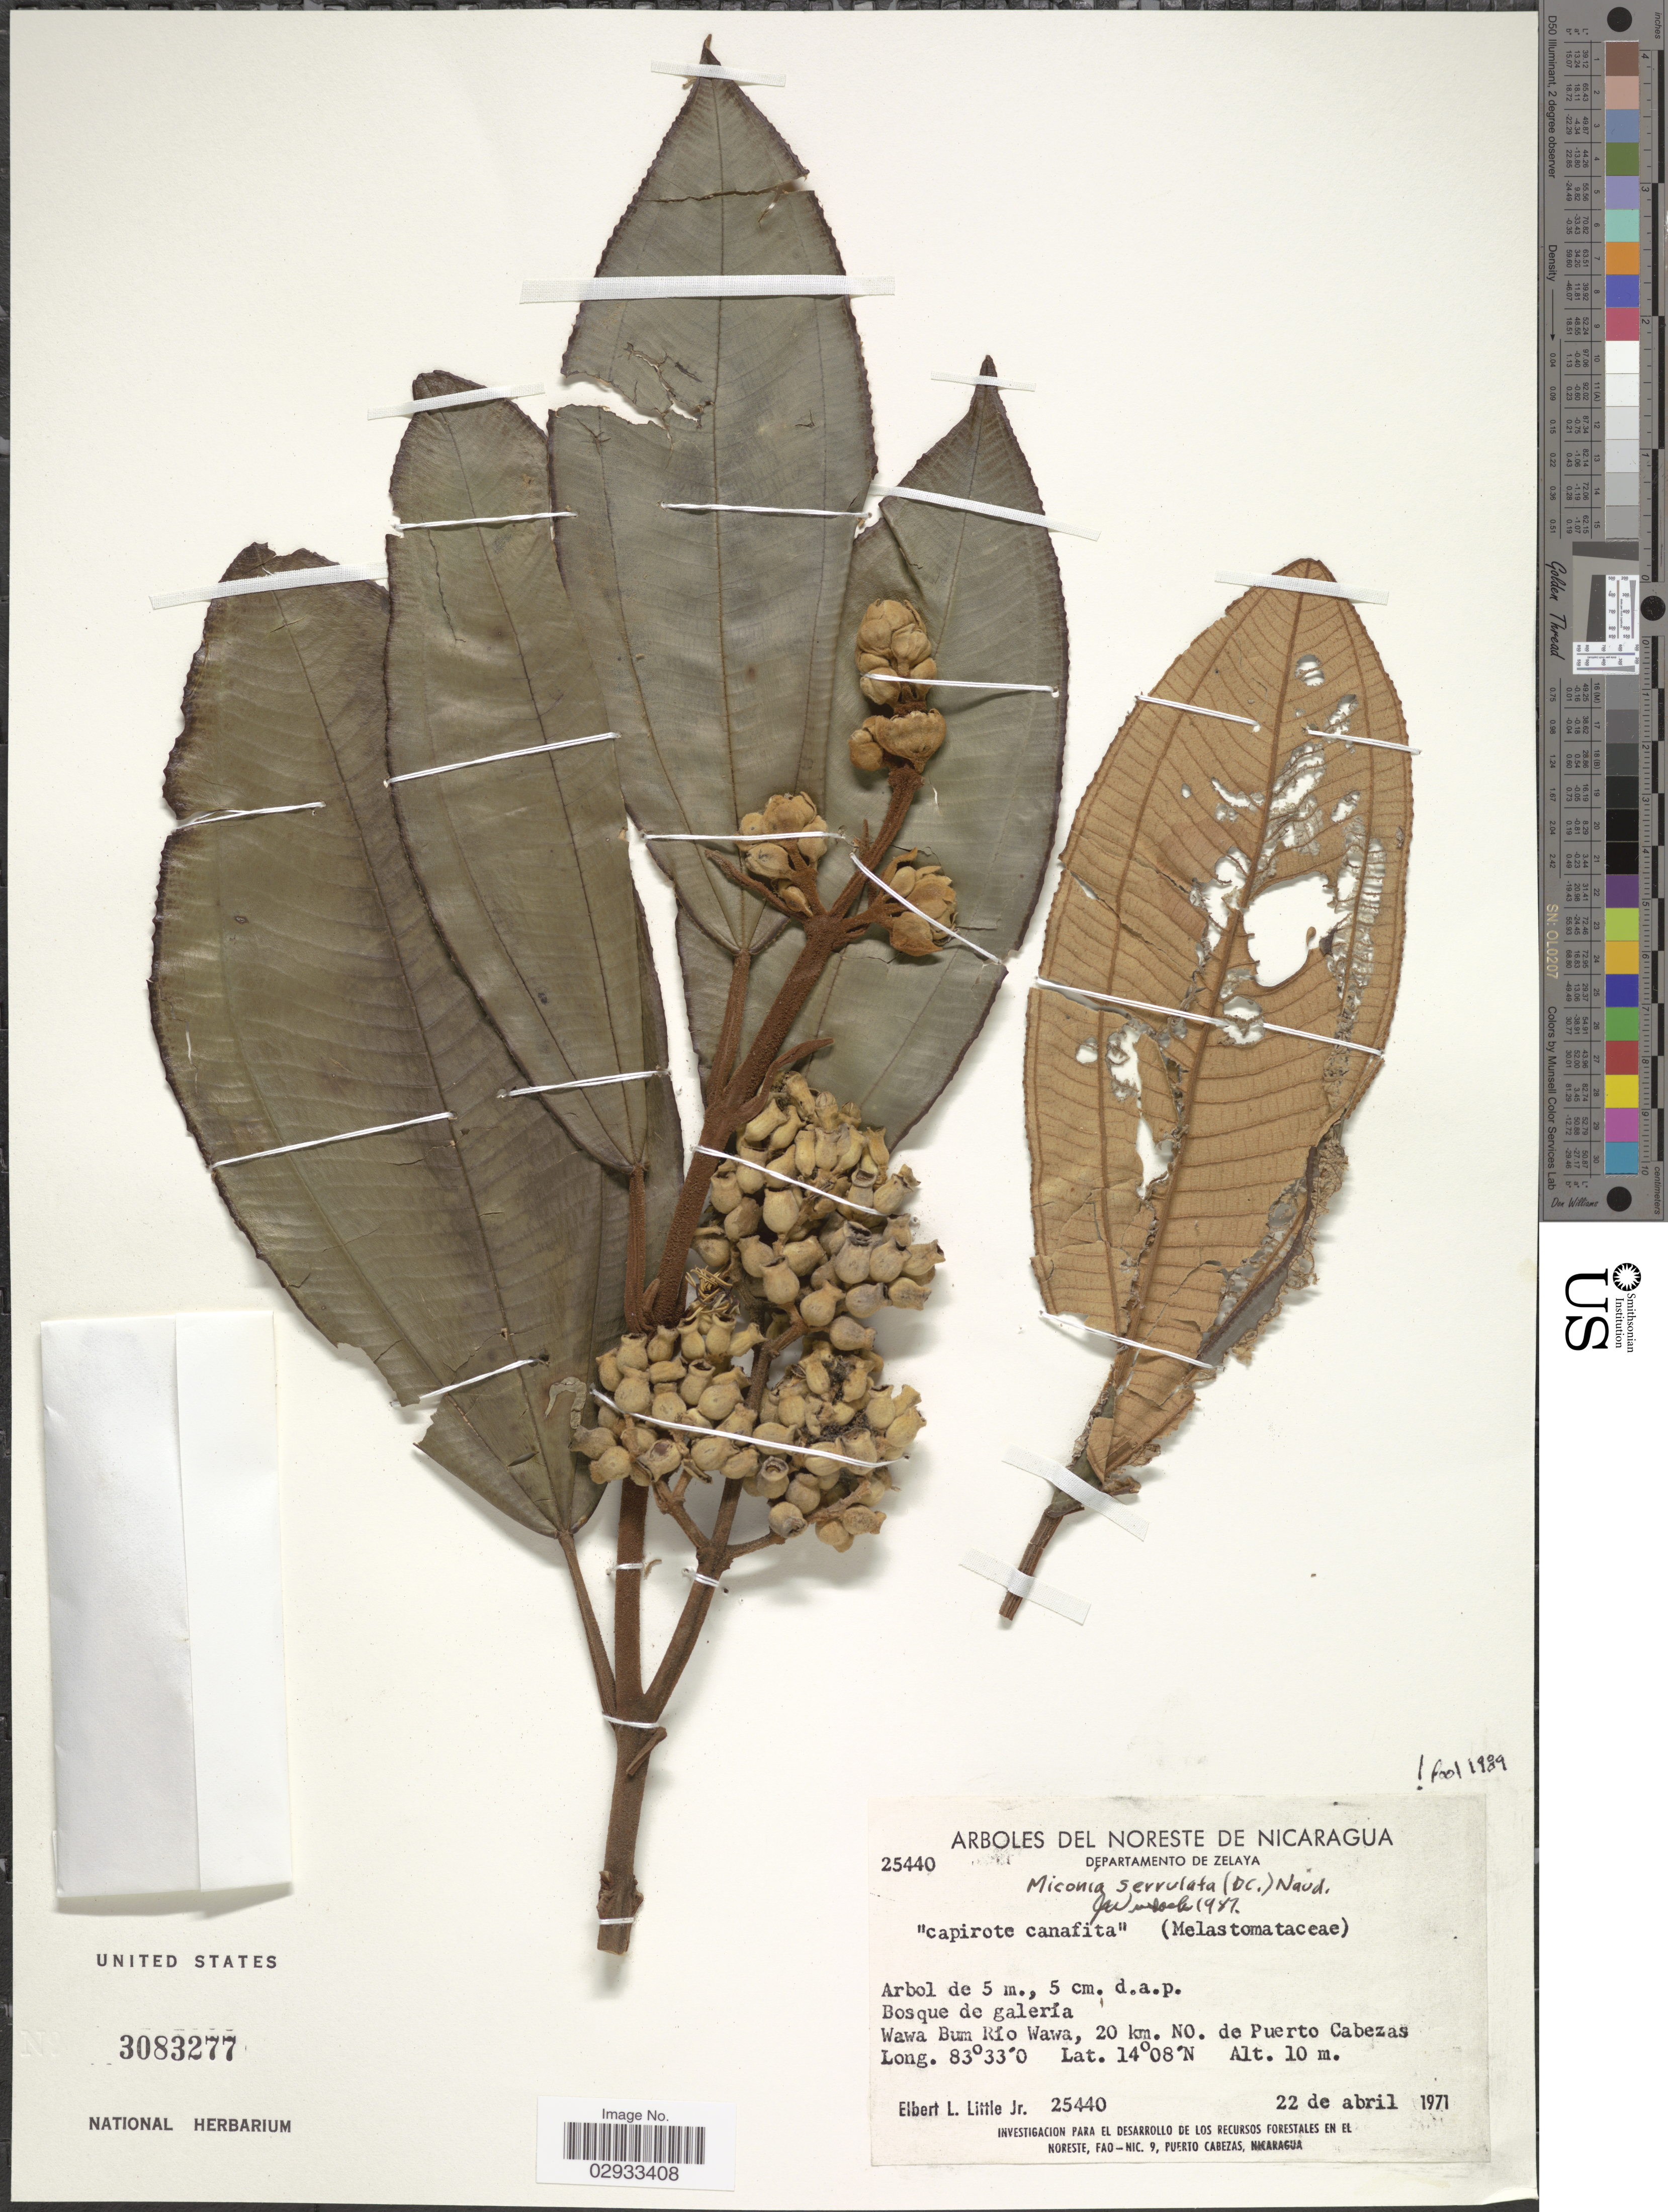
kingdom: Plantae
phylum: Tracheophyta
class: Magnoliopsida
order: Myrtales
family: Melastomataceae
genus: Miconia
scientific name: Miconia serrulata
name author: (DC.) Naudin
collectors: E. L. Little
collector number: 25440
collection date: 1971-04-22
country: Nicaragua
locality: Noreste de Nicaragua. Departamento de Zelaya. Wawa Bum Río Wawa, 20 km. NO. de Puerto Cabezas.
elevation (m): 10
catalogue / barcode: US 3083277